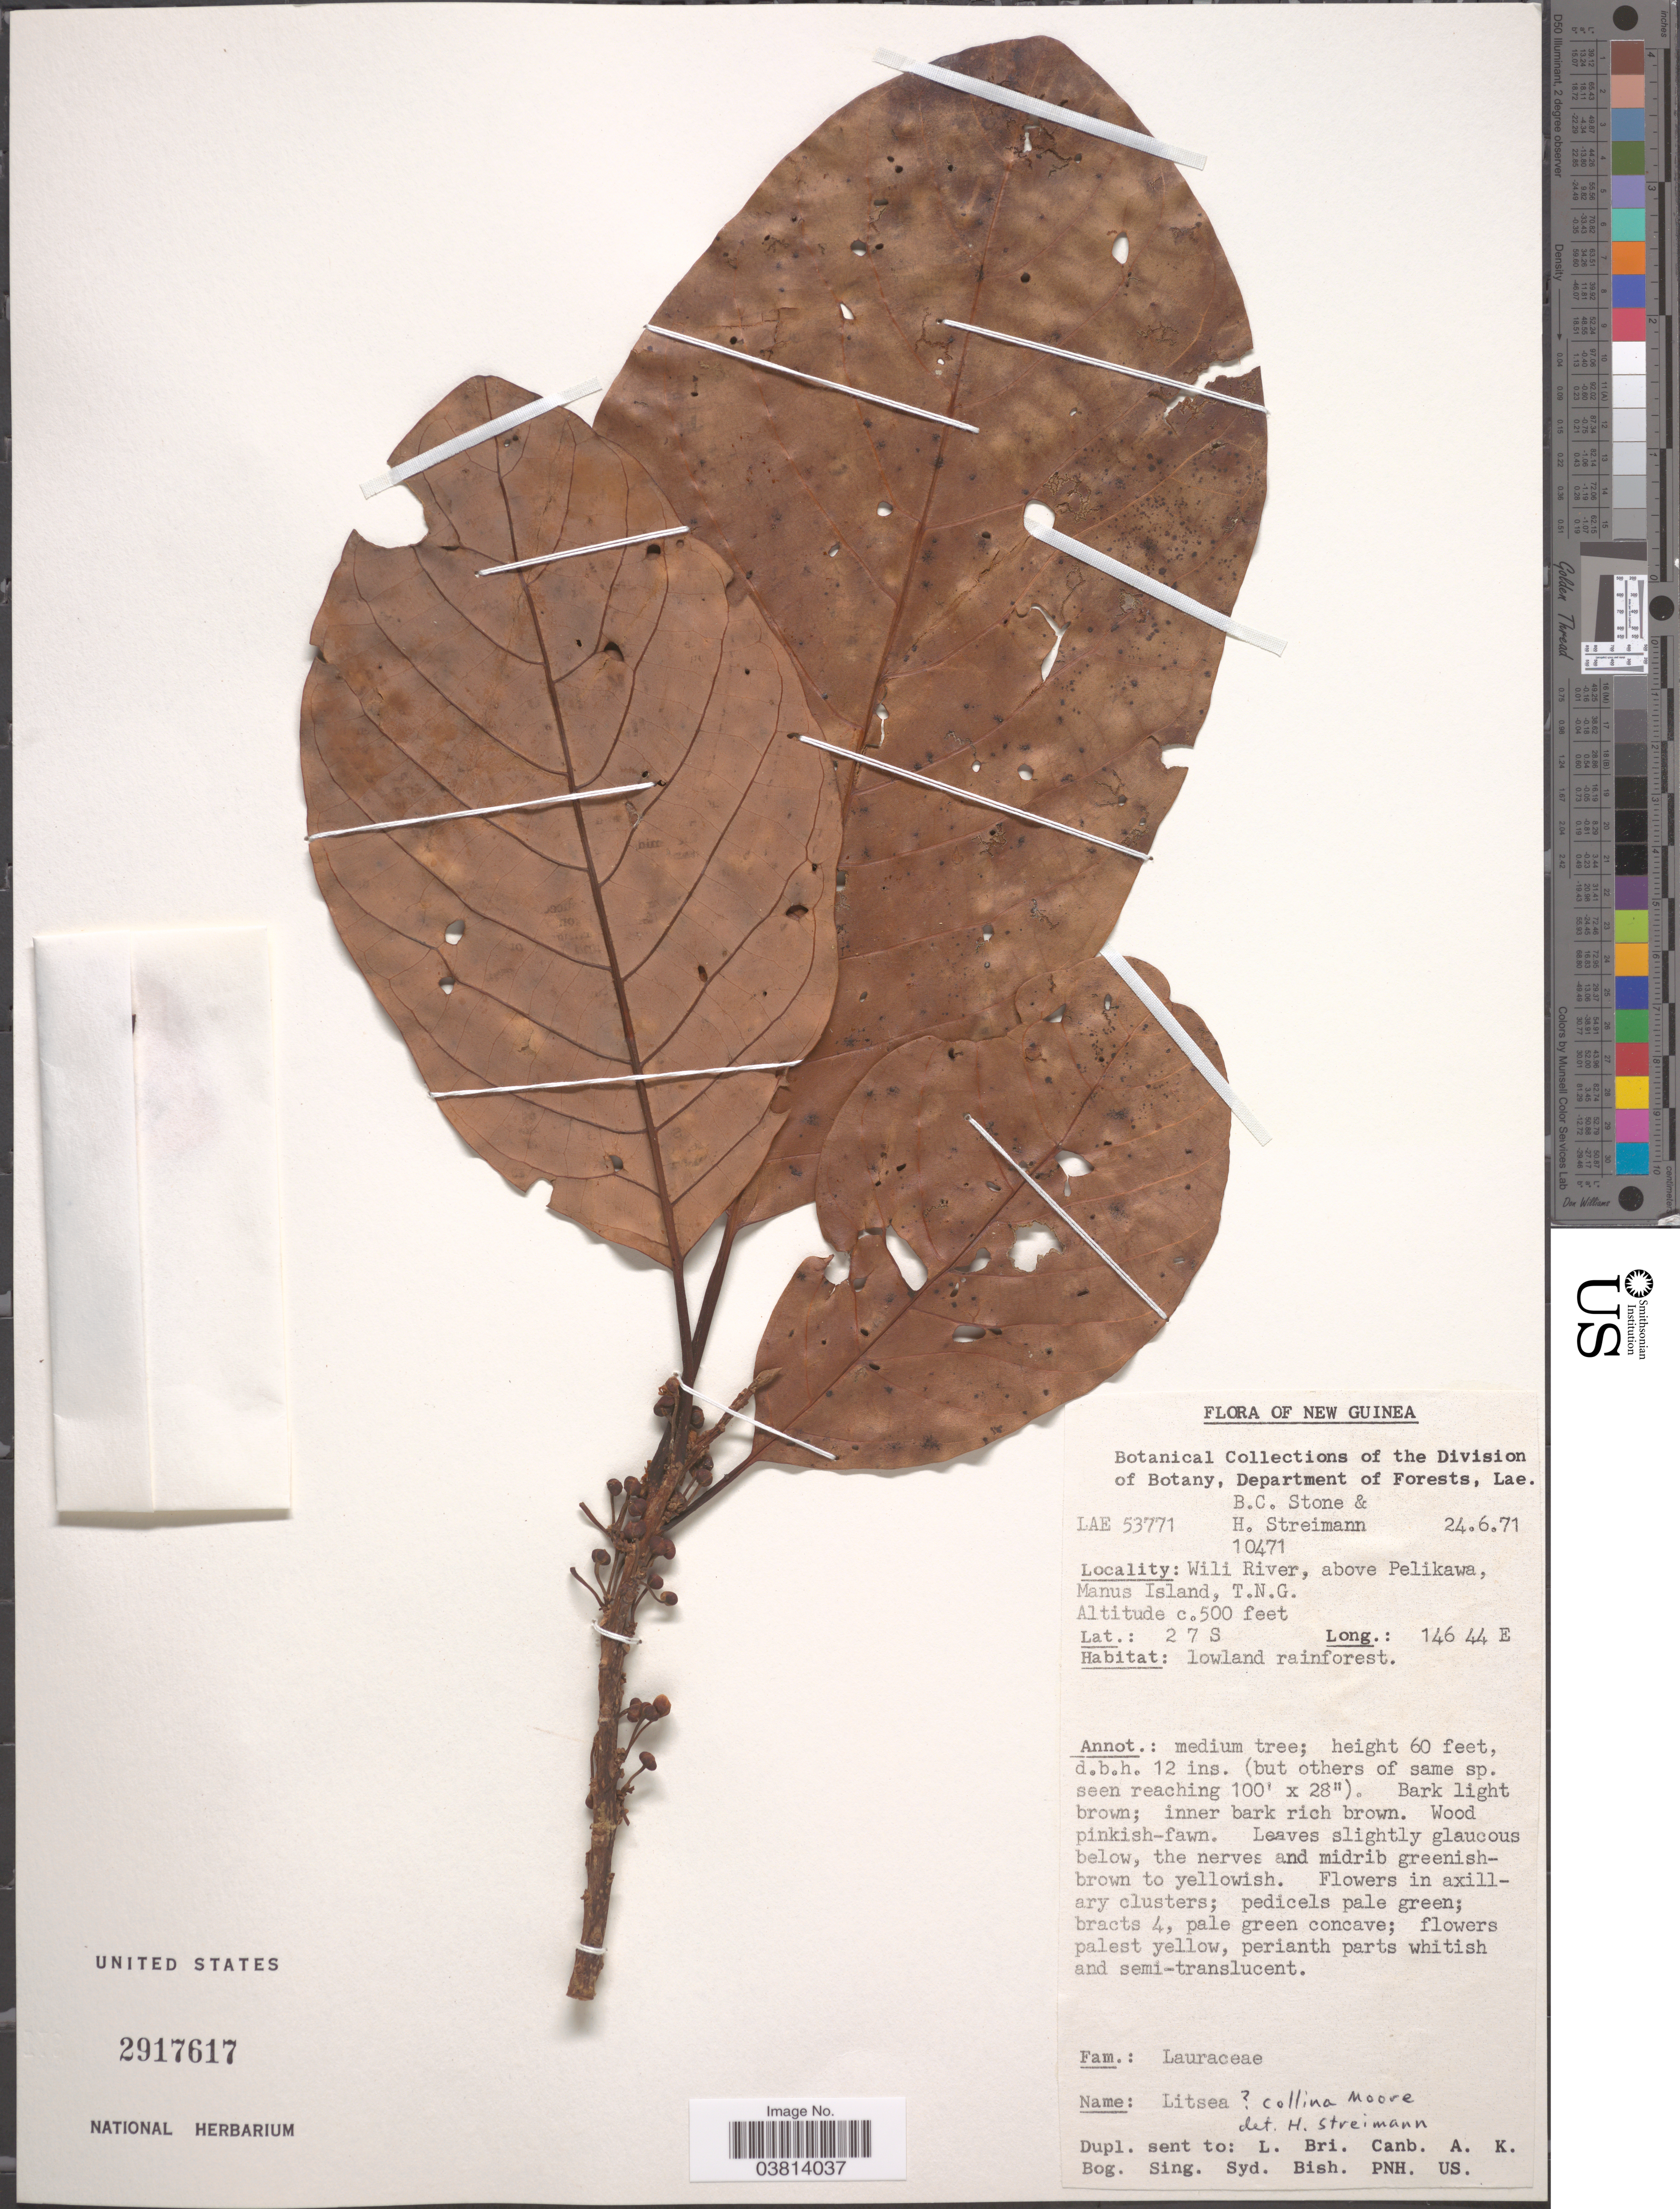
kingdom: Plantae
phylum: Tracheophyta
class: Magnoliopsida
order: Laurales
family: Lauraceae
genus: Litsea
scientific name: Litsea collina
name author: S. Moore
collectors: B. C. Stone & H. Streimann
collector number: LAE53771/10471?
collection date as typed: Transcribed d/m/y: 24/6/71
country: Papua New Guinea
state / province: Manus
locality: New Guinea. Wili River, above Pelikawa, Manus Island, T.N.G.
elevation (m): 152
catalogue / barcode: US 2917617